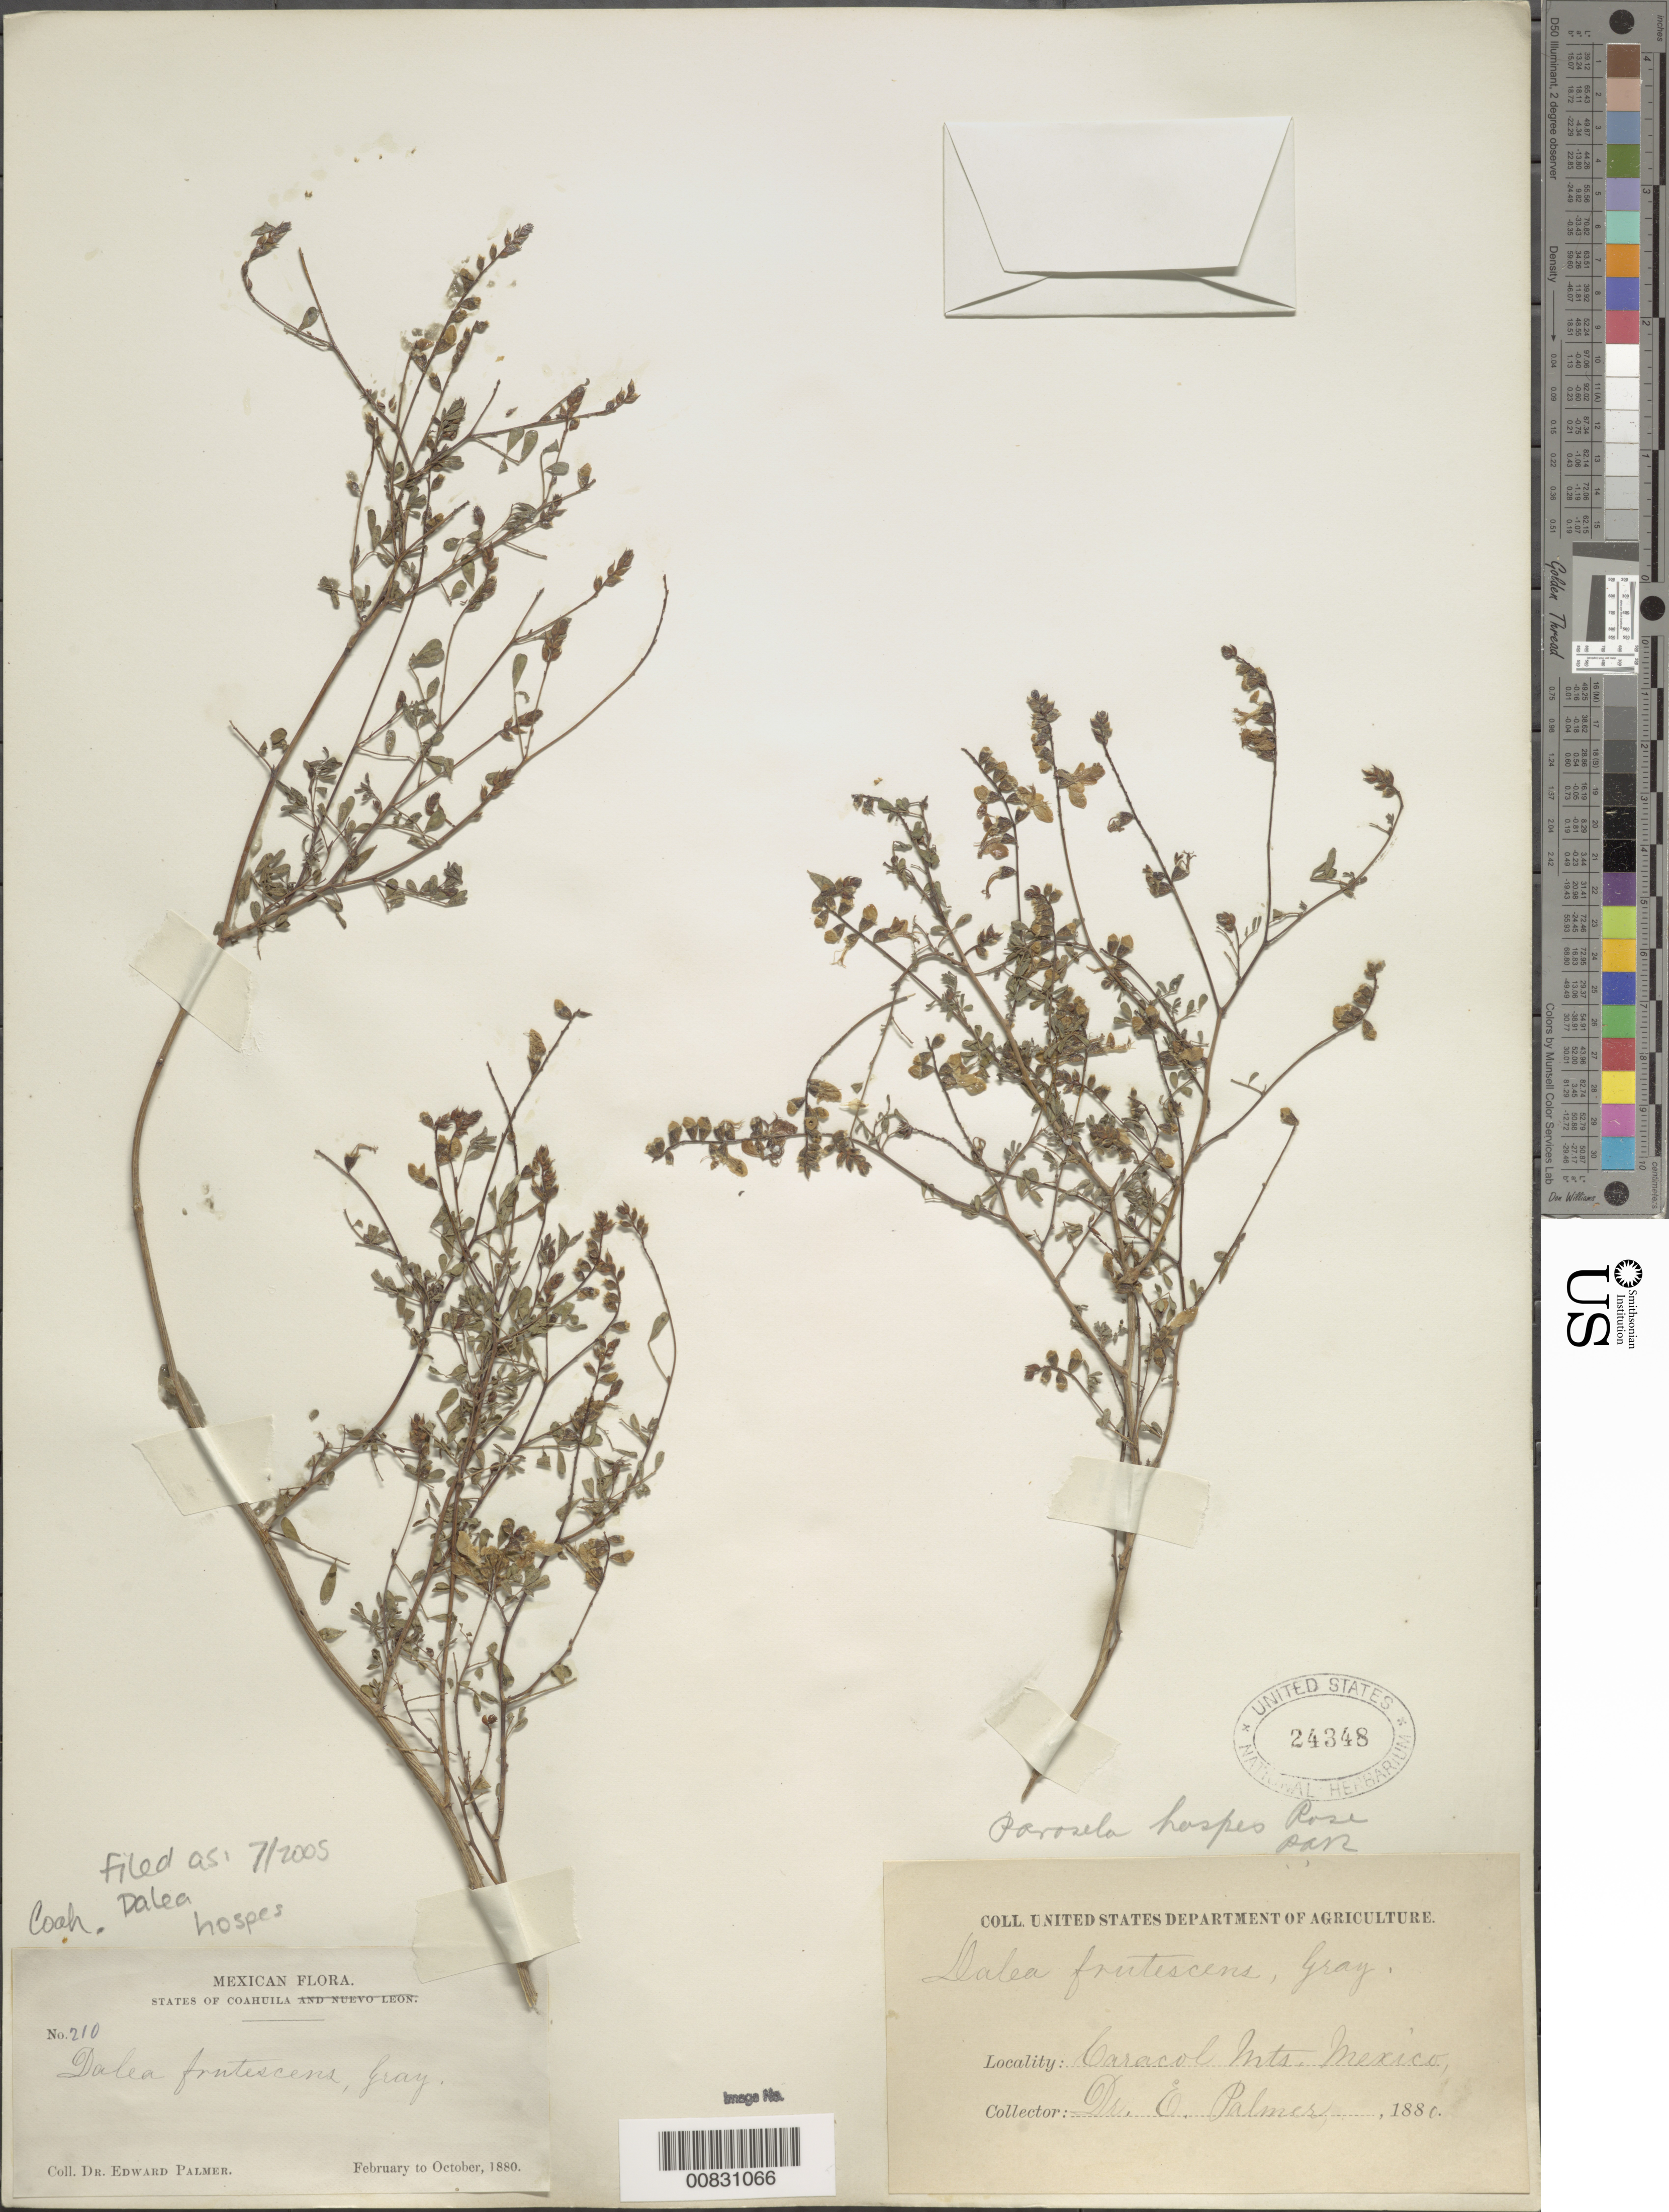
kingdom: Plantae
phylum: Tracheophyta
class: Magnoliopsida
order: Fabales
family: Fabaceae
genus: Dalea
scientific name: Dalea hospes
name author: (Rose) Bullock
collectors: E. Palmer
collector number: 210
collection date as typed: Feb 1880 to -- Oct 1880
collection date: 1880-02/1880-10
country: Mexico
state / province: Coahuila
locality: Caracol Mts., Coahuila.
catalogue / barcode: US 24348